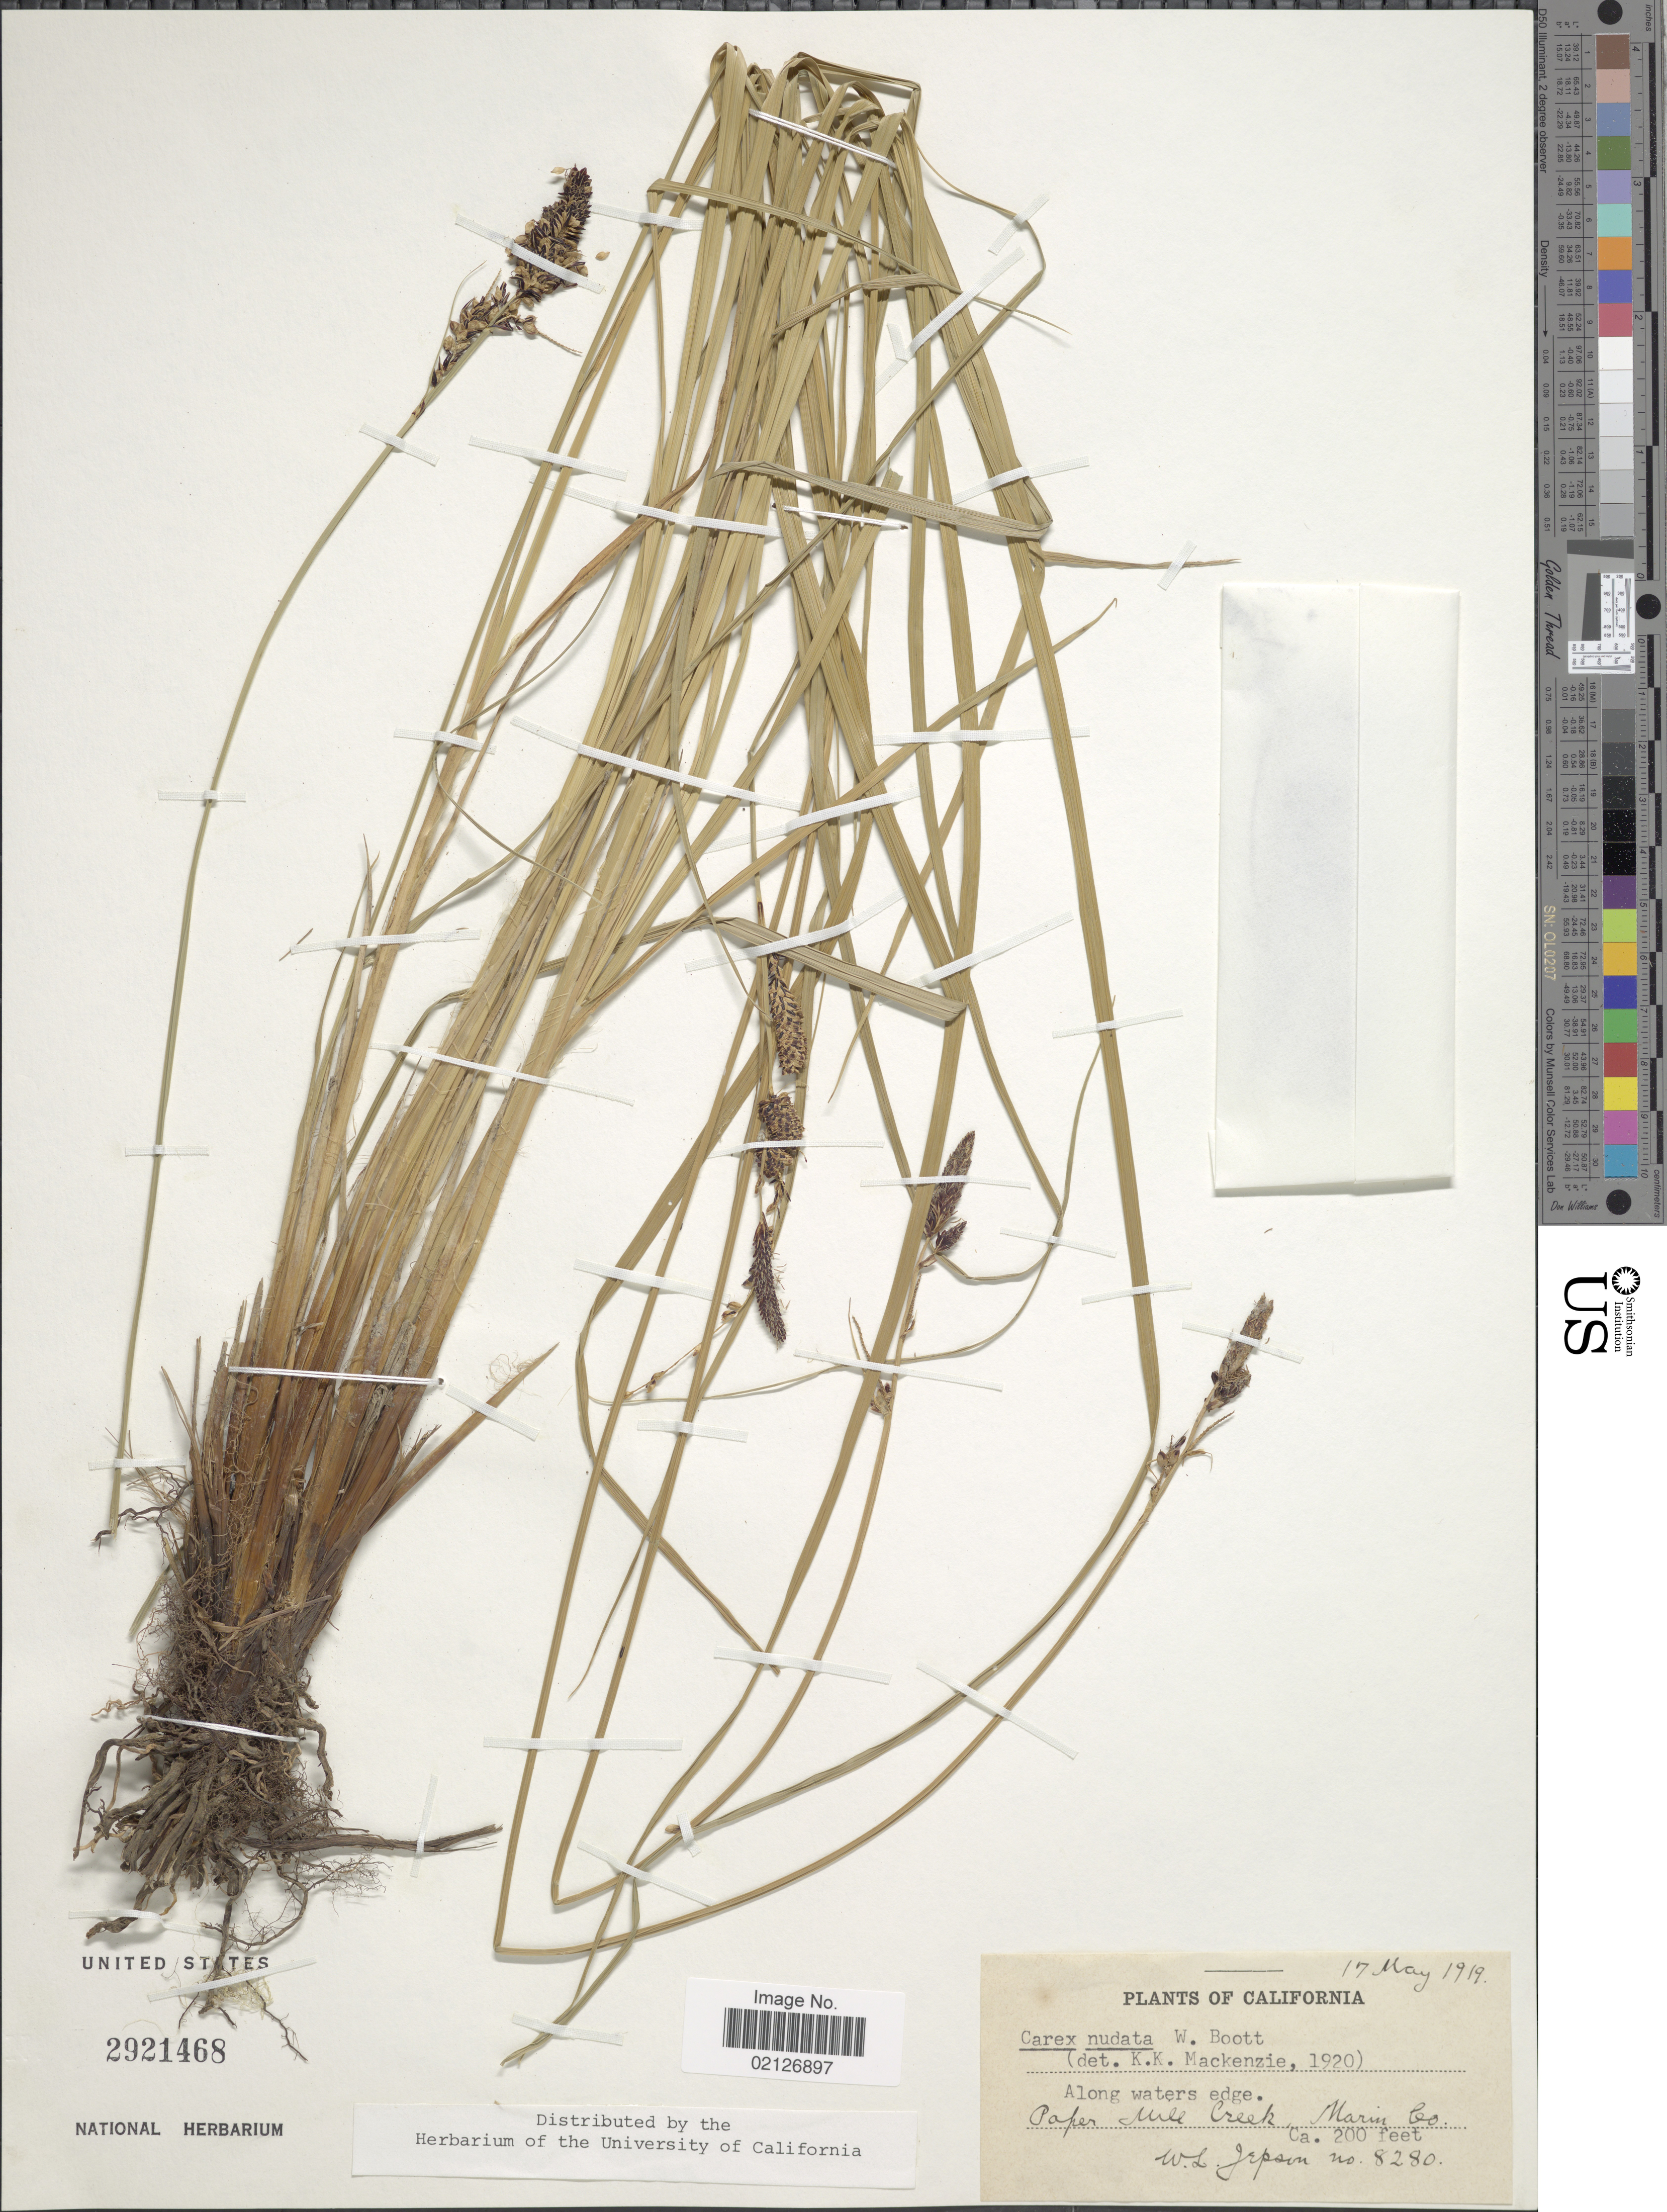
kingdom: Plantae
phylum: Tracheophyta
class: Liliopsida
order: Poales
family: Cyperaceae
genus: Carex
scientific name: Carex nudata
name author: W. Boott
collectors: W. L. Jepson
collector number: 8280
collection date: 1919-05-17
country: United States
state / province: California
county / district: Marin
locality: Along waters edge, Paper Mill Creek, Marin Co.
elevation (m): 61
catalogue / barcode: US 2921468